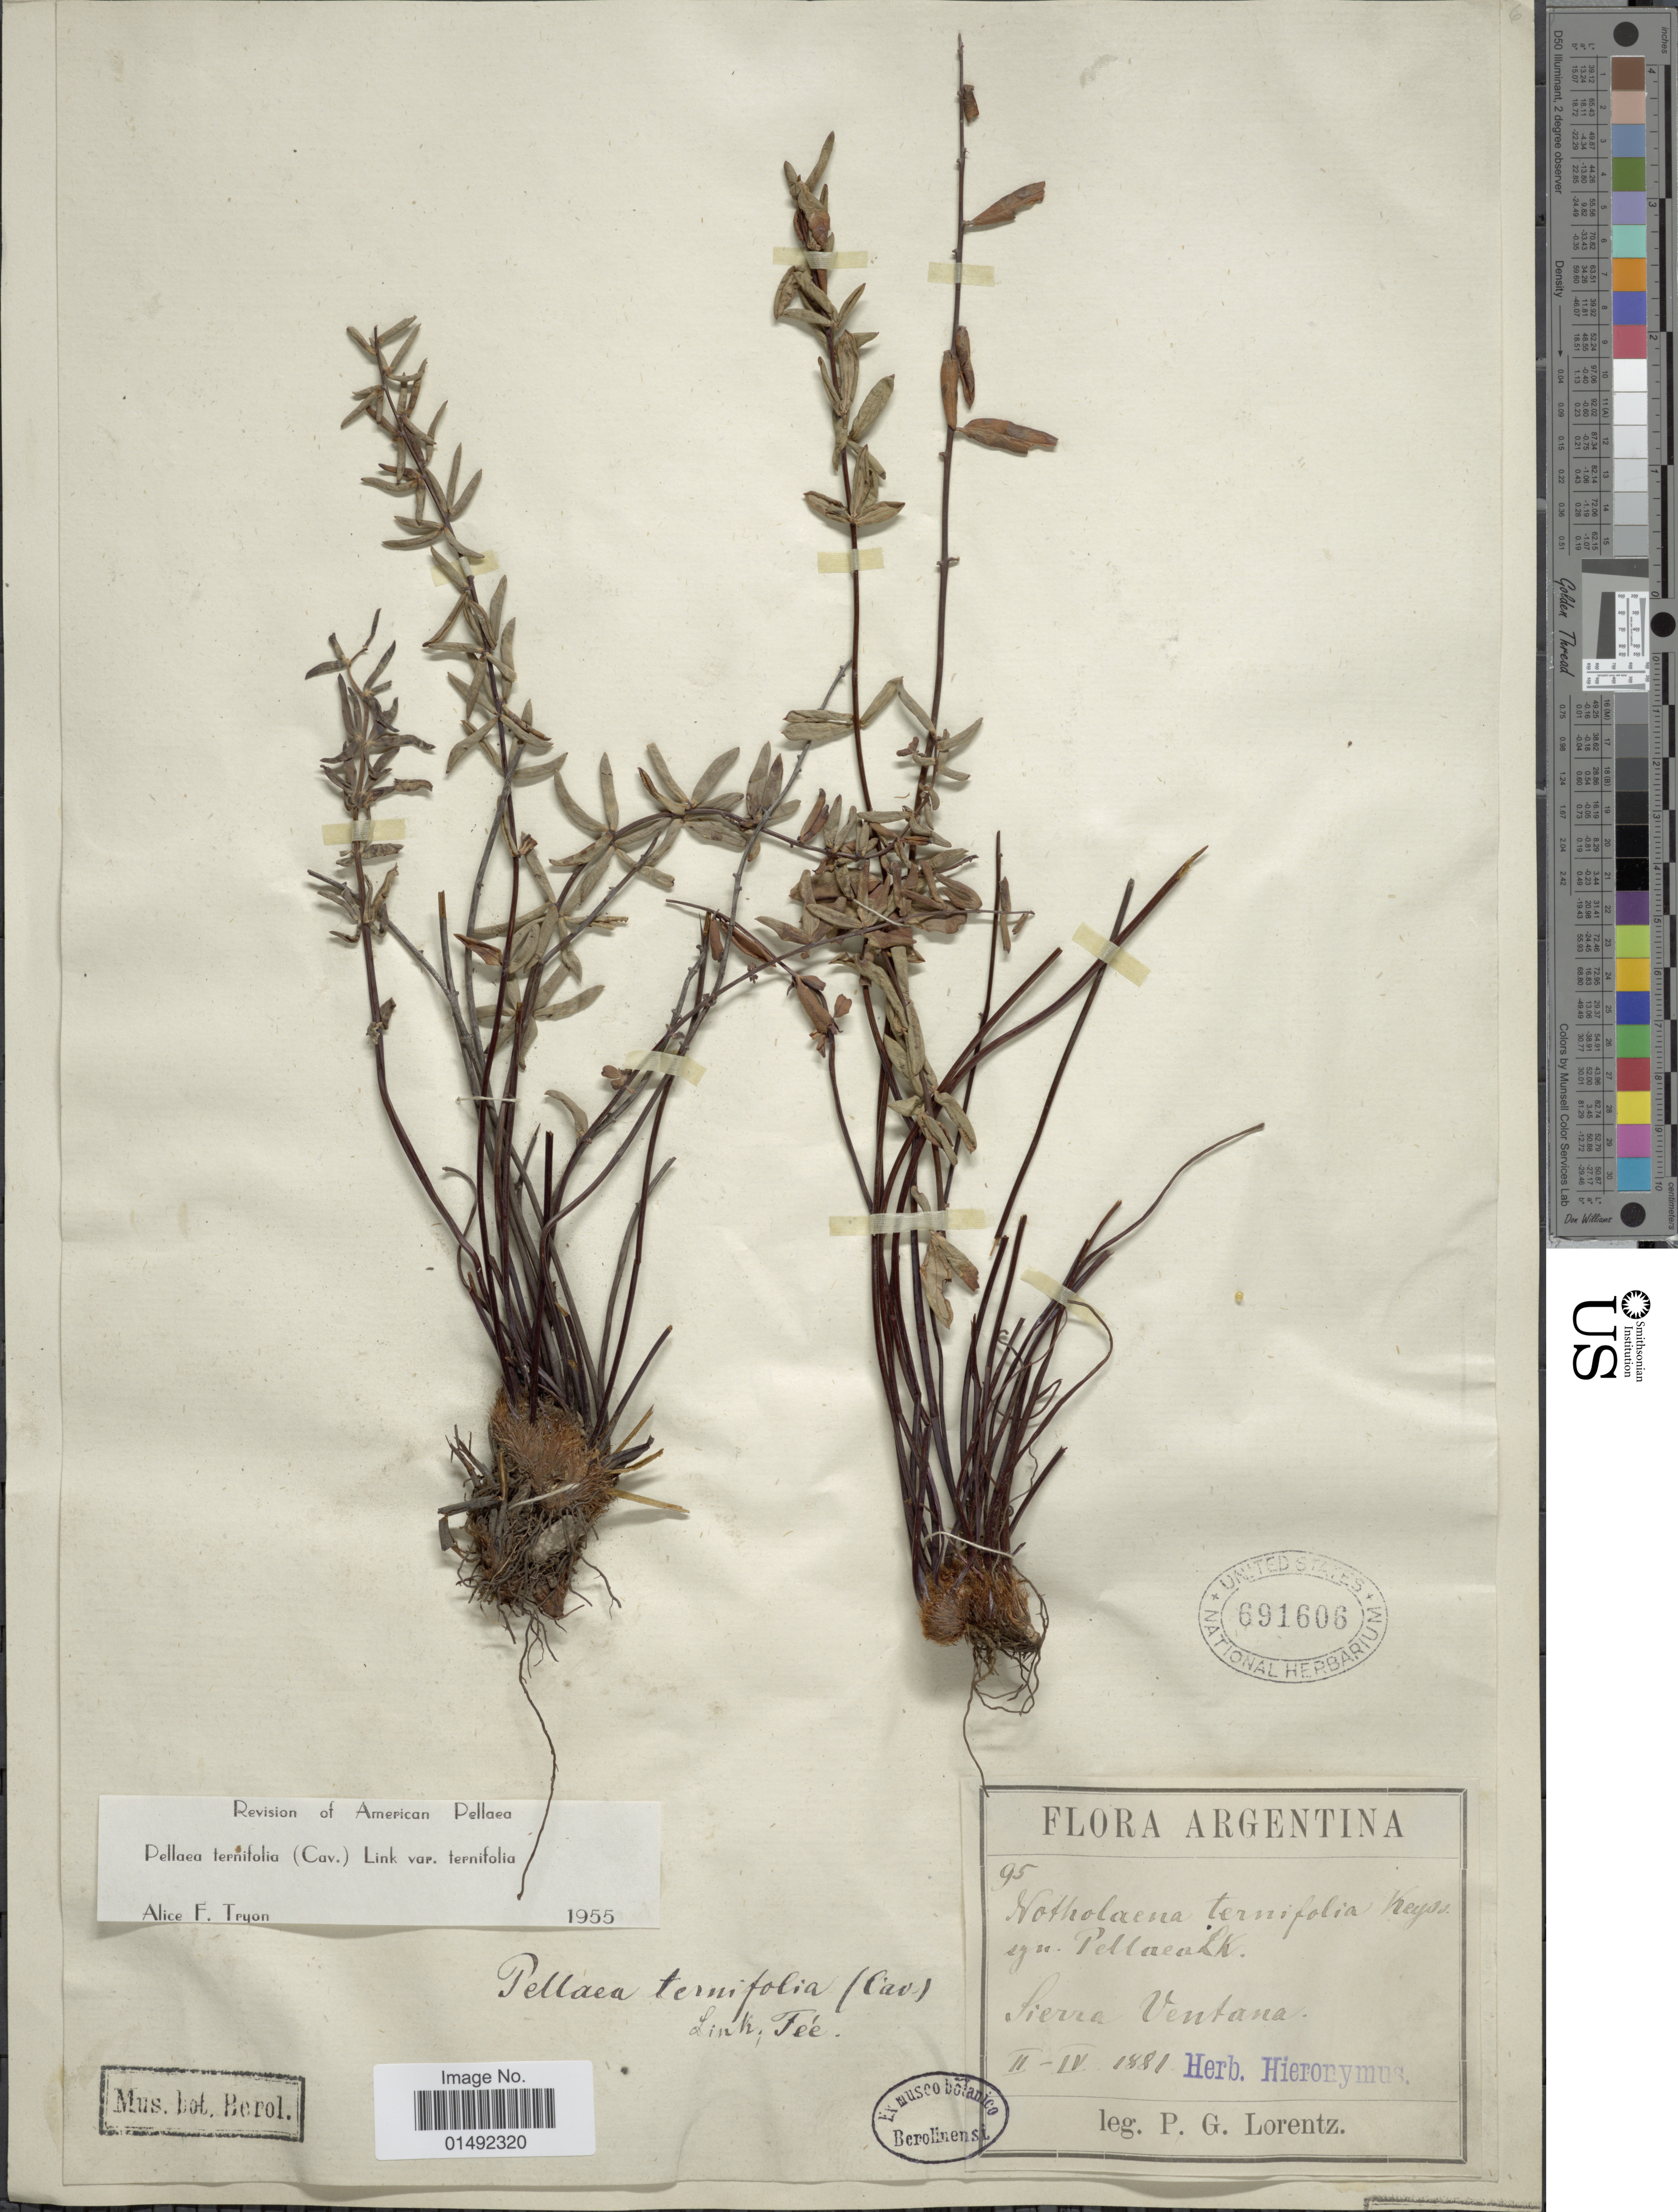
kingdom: Plantae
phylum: Tracheophyta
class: Polypodiopsida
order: Polypodiales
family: Pteridaceae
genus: Pellaea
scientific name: Pellaea ternifolia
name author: (Cav.) Link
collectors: P. G. Lorentz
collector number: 95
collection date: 1881-02/1881-04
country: Argentina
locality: Sierra Ventana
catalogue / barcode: US 691606